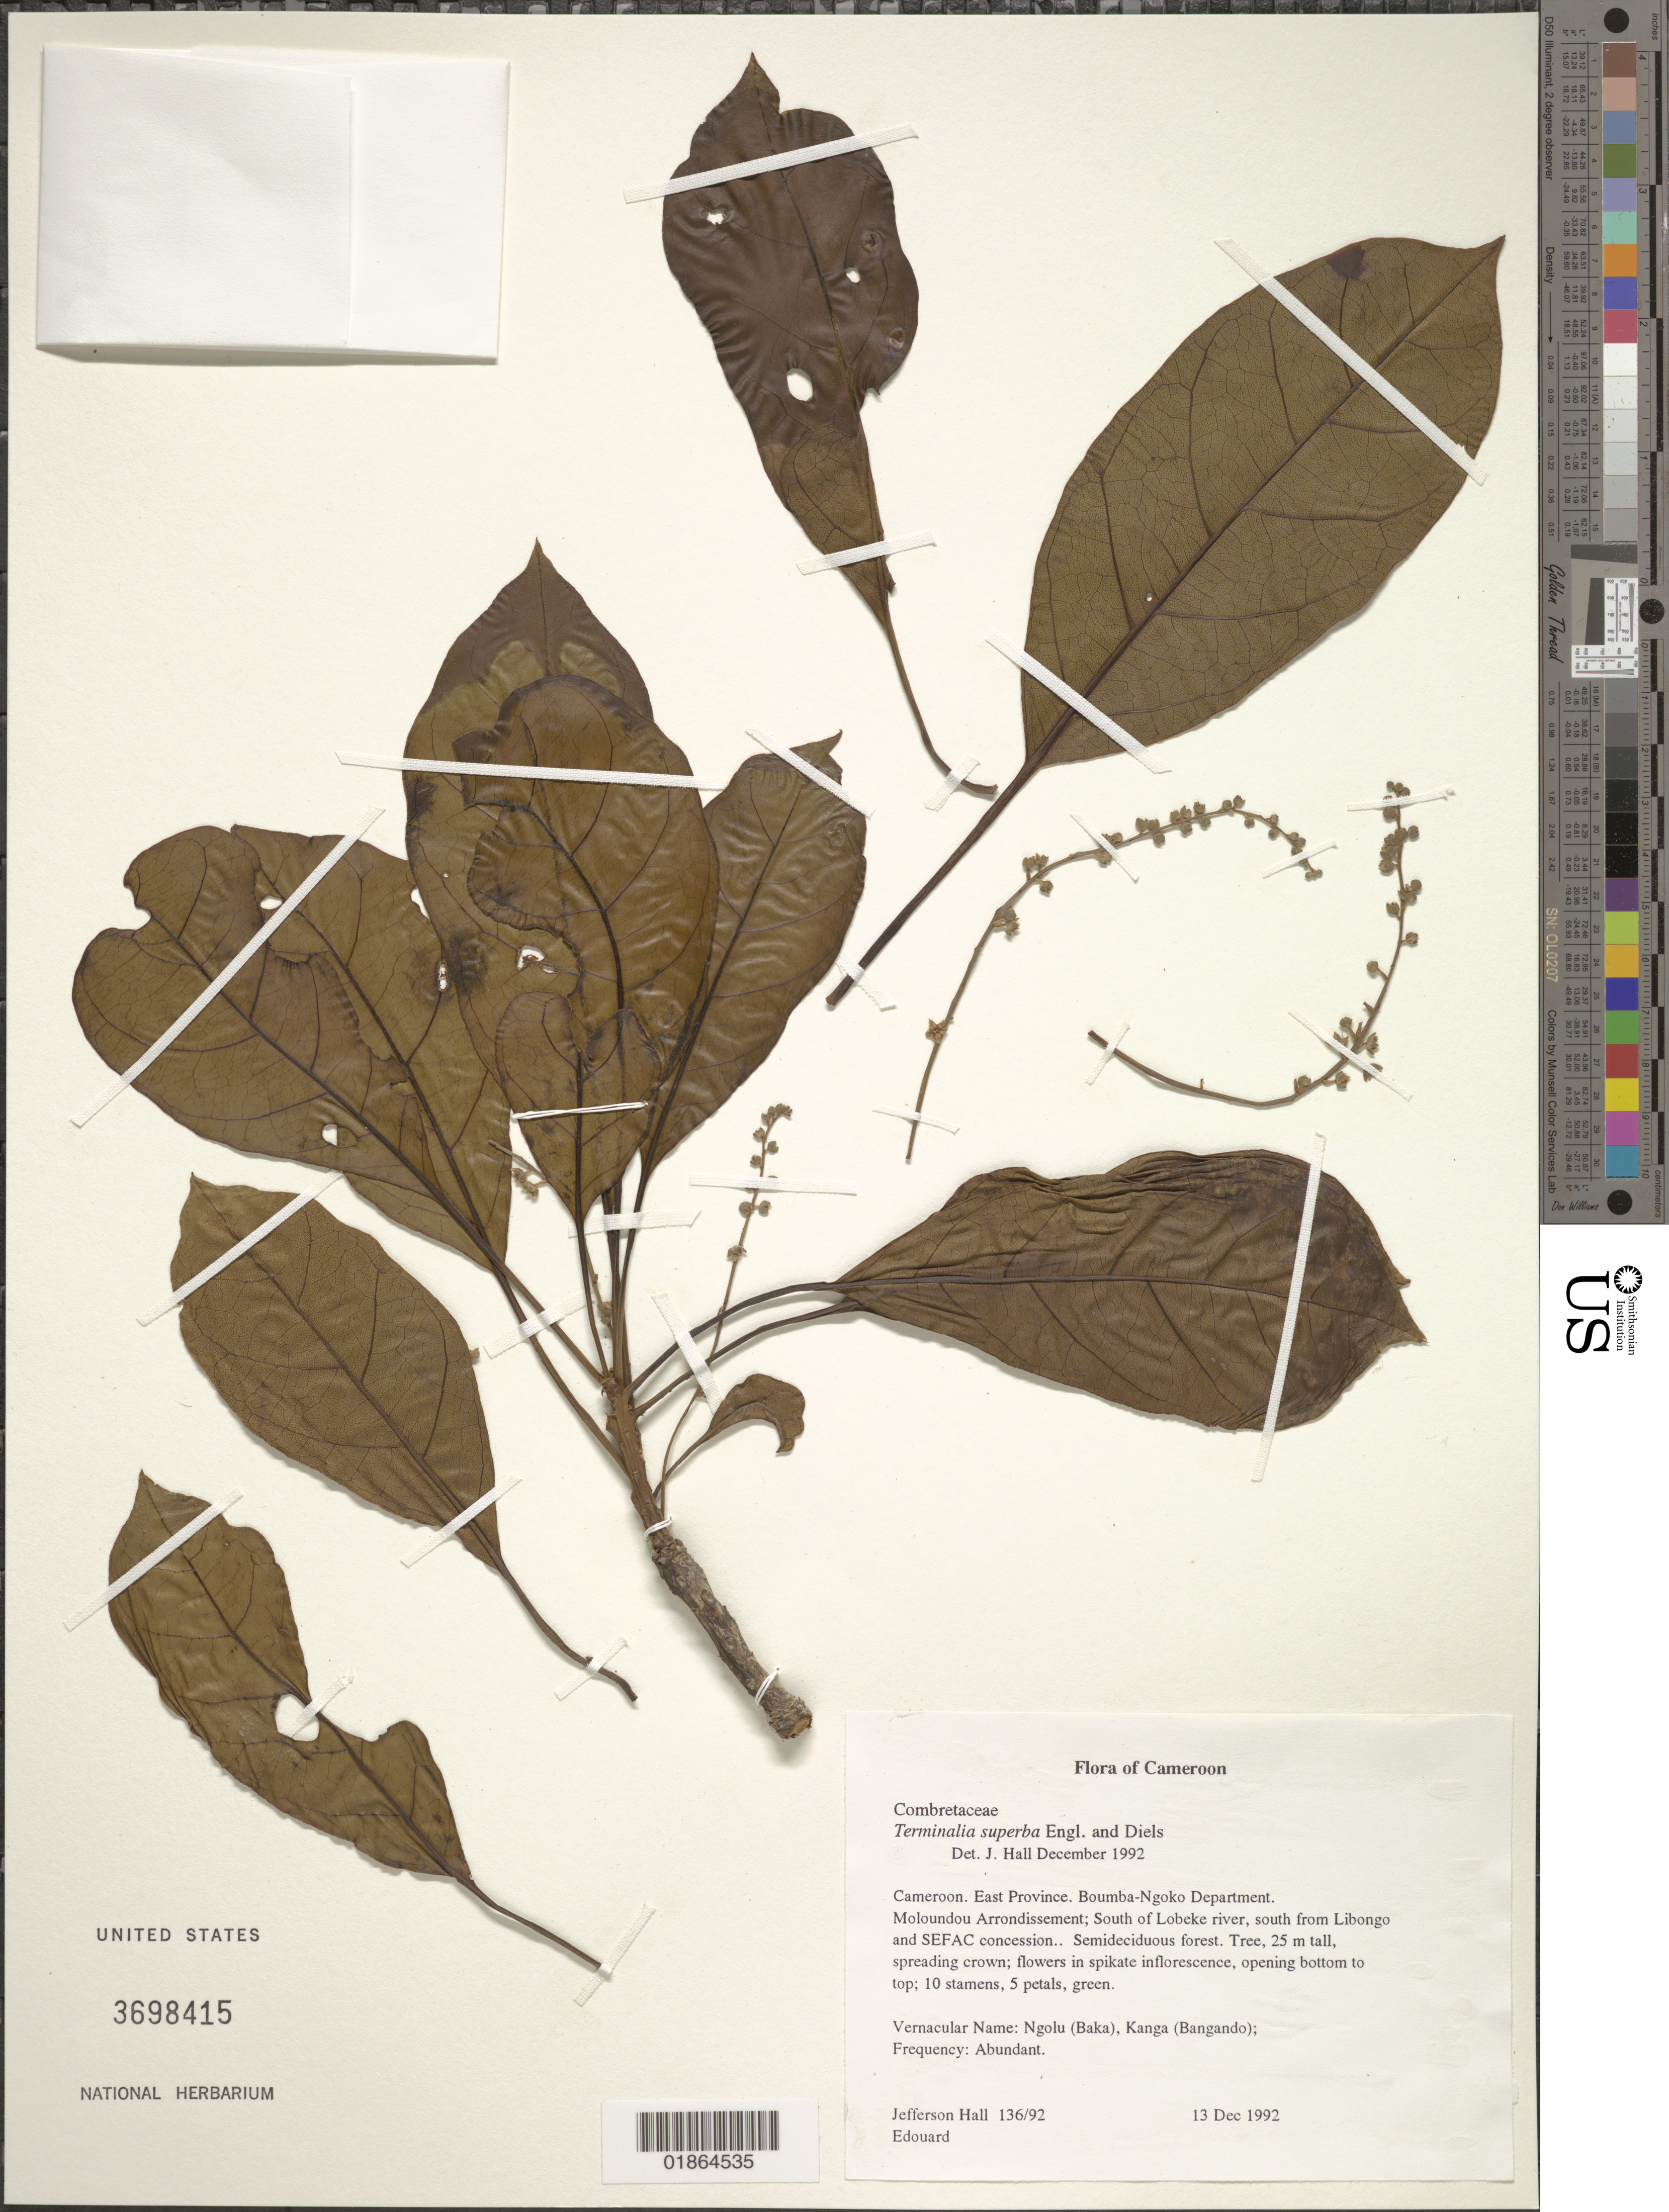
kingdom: Plantae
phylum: Tracheophyta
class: Magnoliopsida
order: Myrtales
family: Combretaceae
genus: Terminalia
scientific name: Terminalia superba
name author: Engl. & Diels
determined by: Hall, Jefferson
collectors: J. Hall & -. Edouard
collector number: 136/92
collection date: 1992-12-10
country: Cameroon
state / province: Est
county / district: Boumba-ngoko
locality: Moloundou Arrondissement; old SFIS logging concession.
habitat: Semideciduous forest.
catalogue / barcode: US 3698415